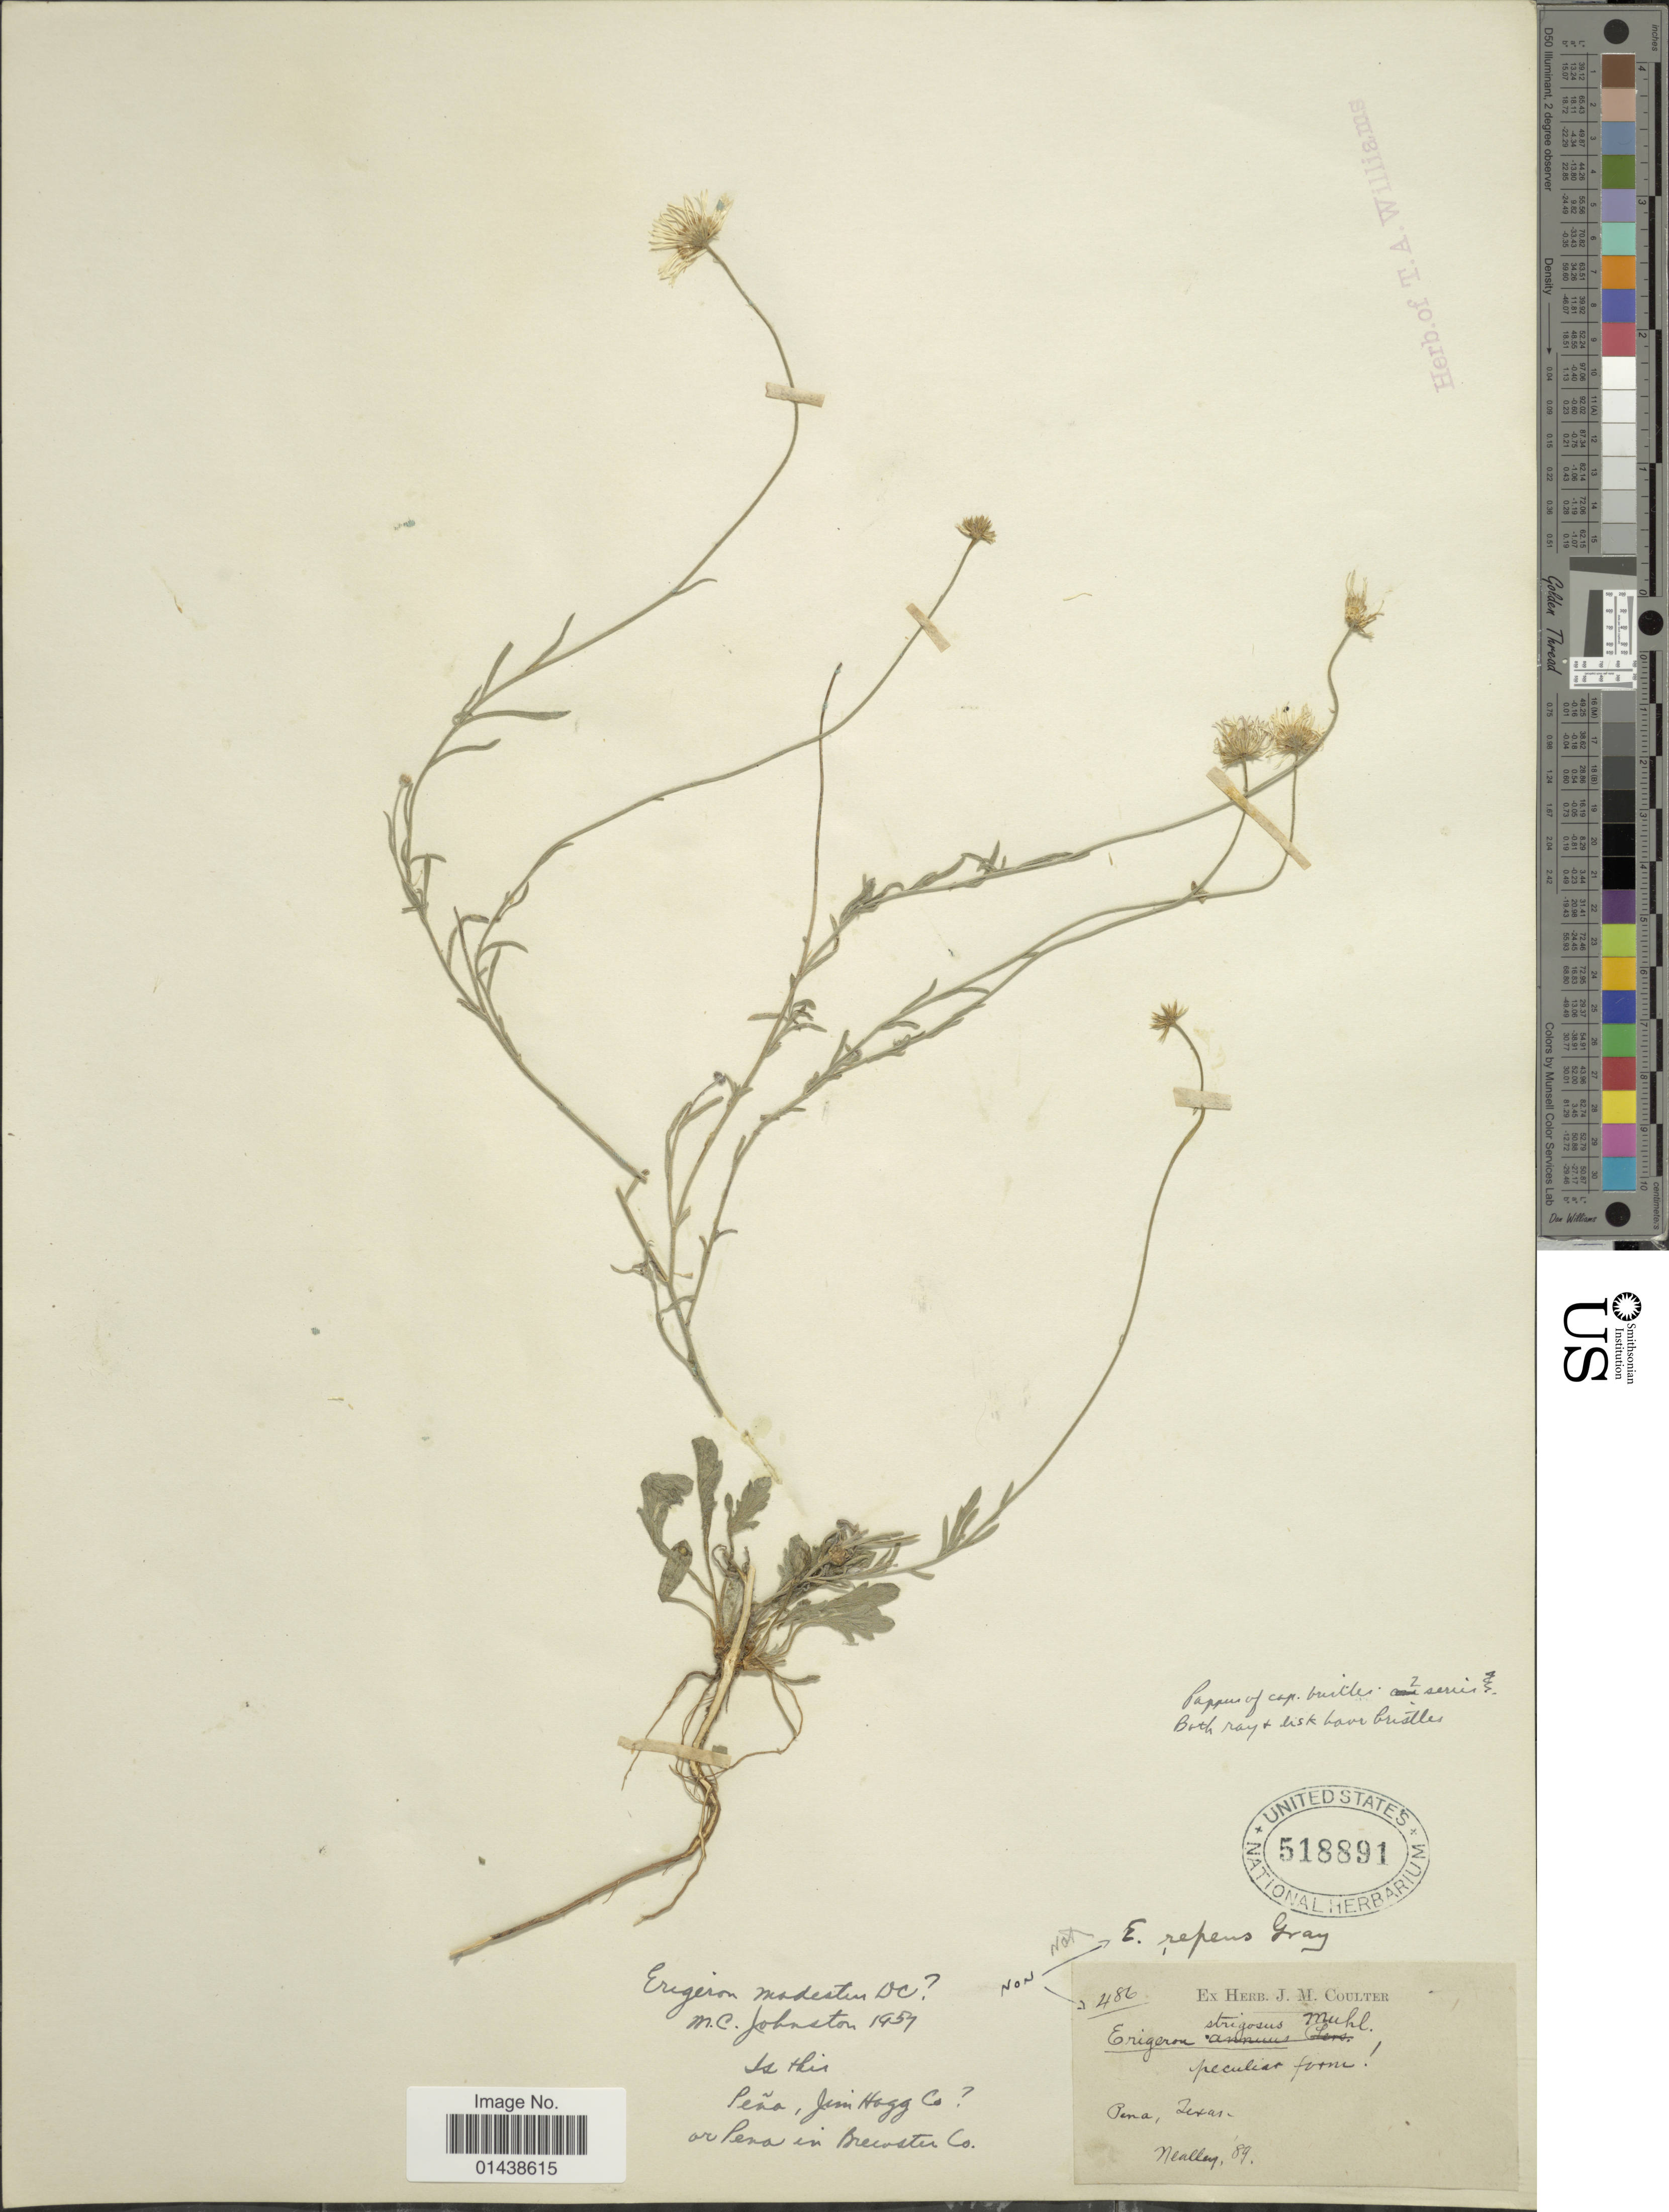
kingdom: Plantae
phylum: Tracheophyta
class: Magnoliopsida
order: Asterales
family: Asteraceae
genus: Erigeron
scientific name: Erigeron modestus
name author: A. Gray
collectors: G. C. Nealley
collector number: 486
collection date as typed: Transcribed d/m/y: //89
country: United States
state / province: Texas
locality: Pena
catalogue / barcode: US 518891